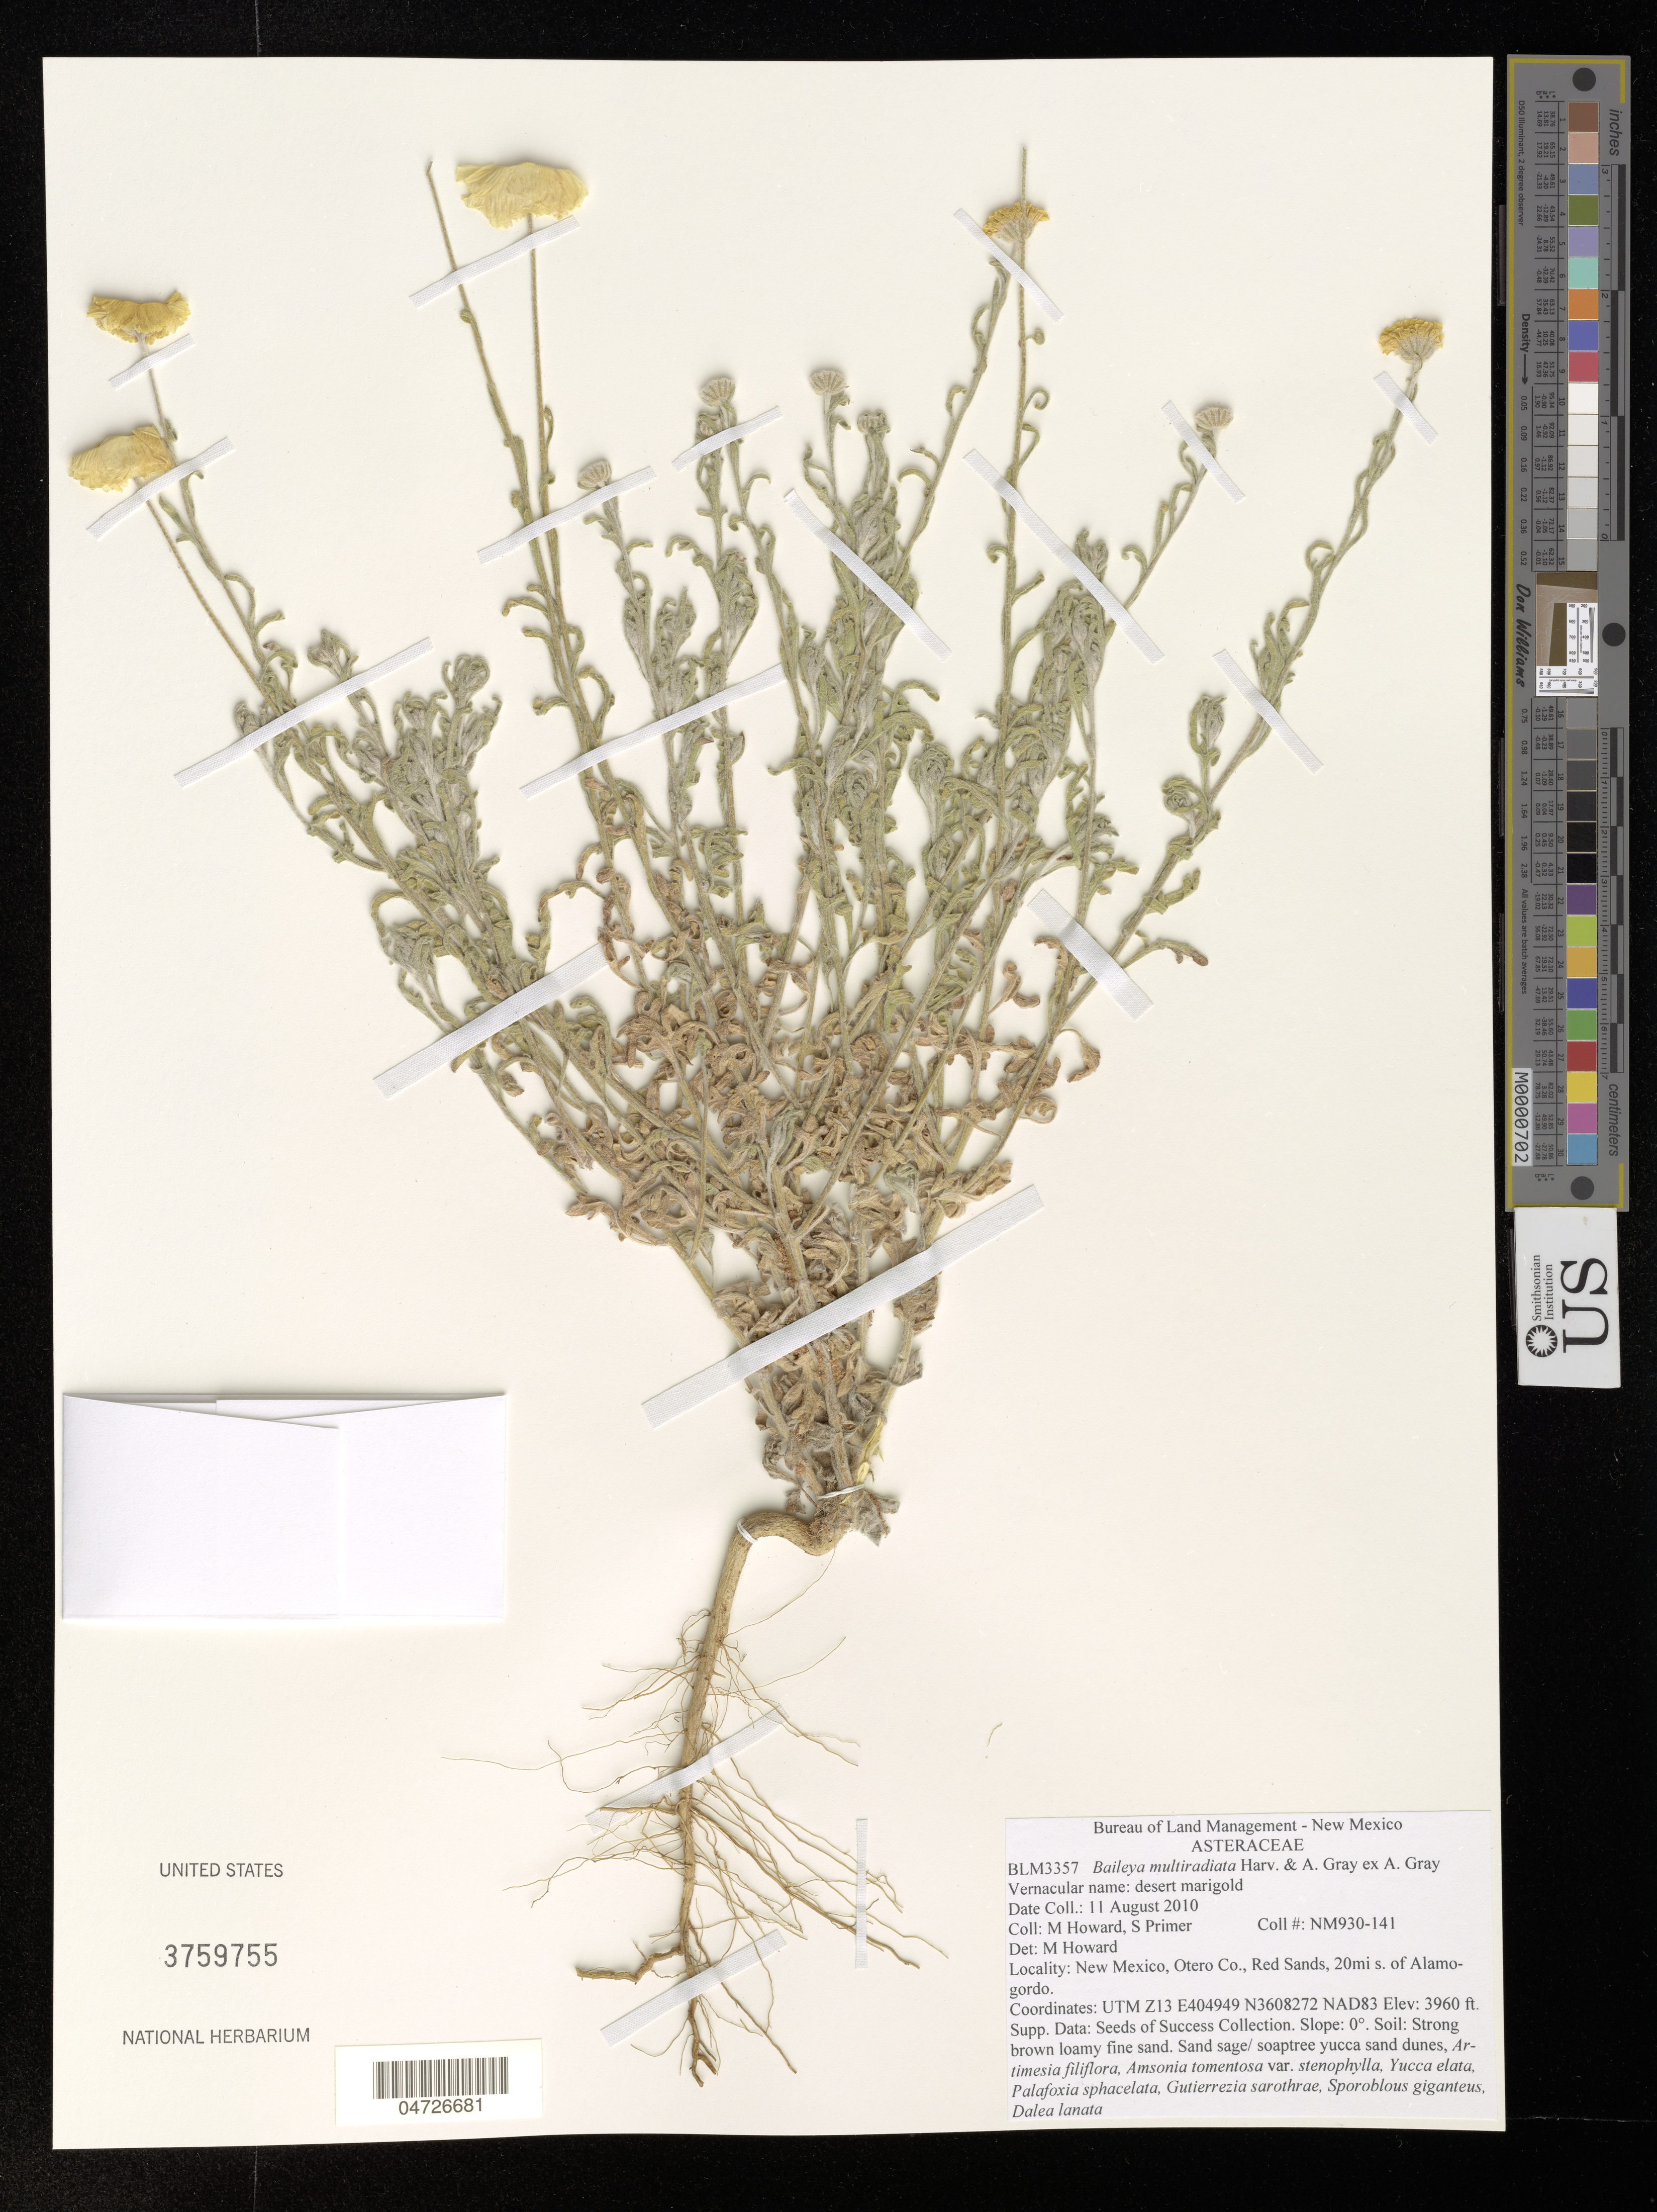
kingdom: Plantae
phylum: Tracheophyta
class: Magnoliopsida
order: Asterales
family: Asteraceae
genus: Baileya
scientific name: Baileya multiradiata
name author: Harv. & A. Gray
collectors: M. Howard & S. Primer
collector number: NM930-141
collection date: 2010-08-11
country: United States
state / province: New Mexico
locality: Otero Co., Red Sands, 20mi s. of Alamogordo.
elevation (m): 1207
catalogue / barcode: US 3759755